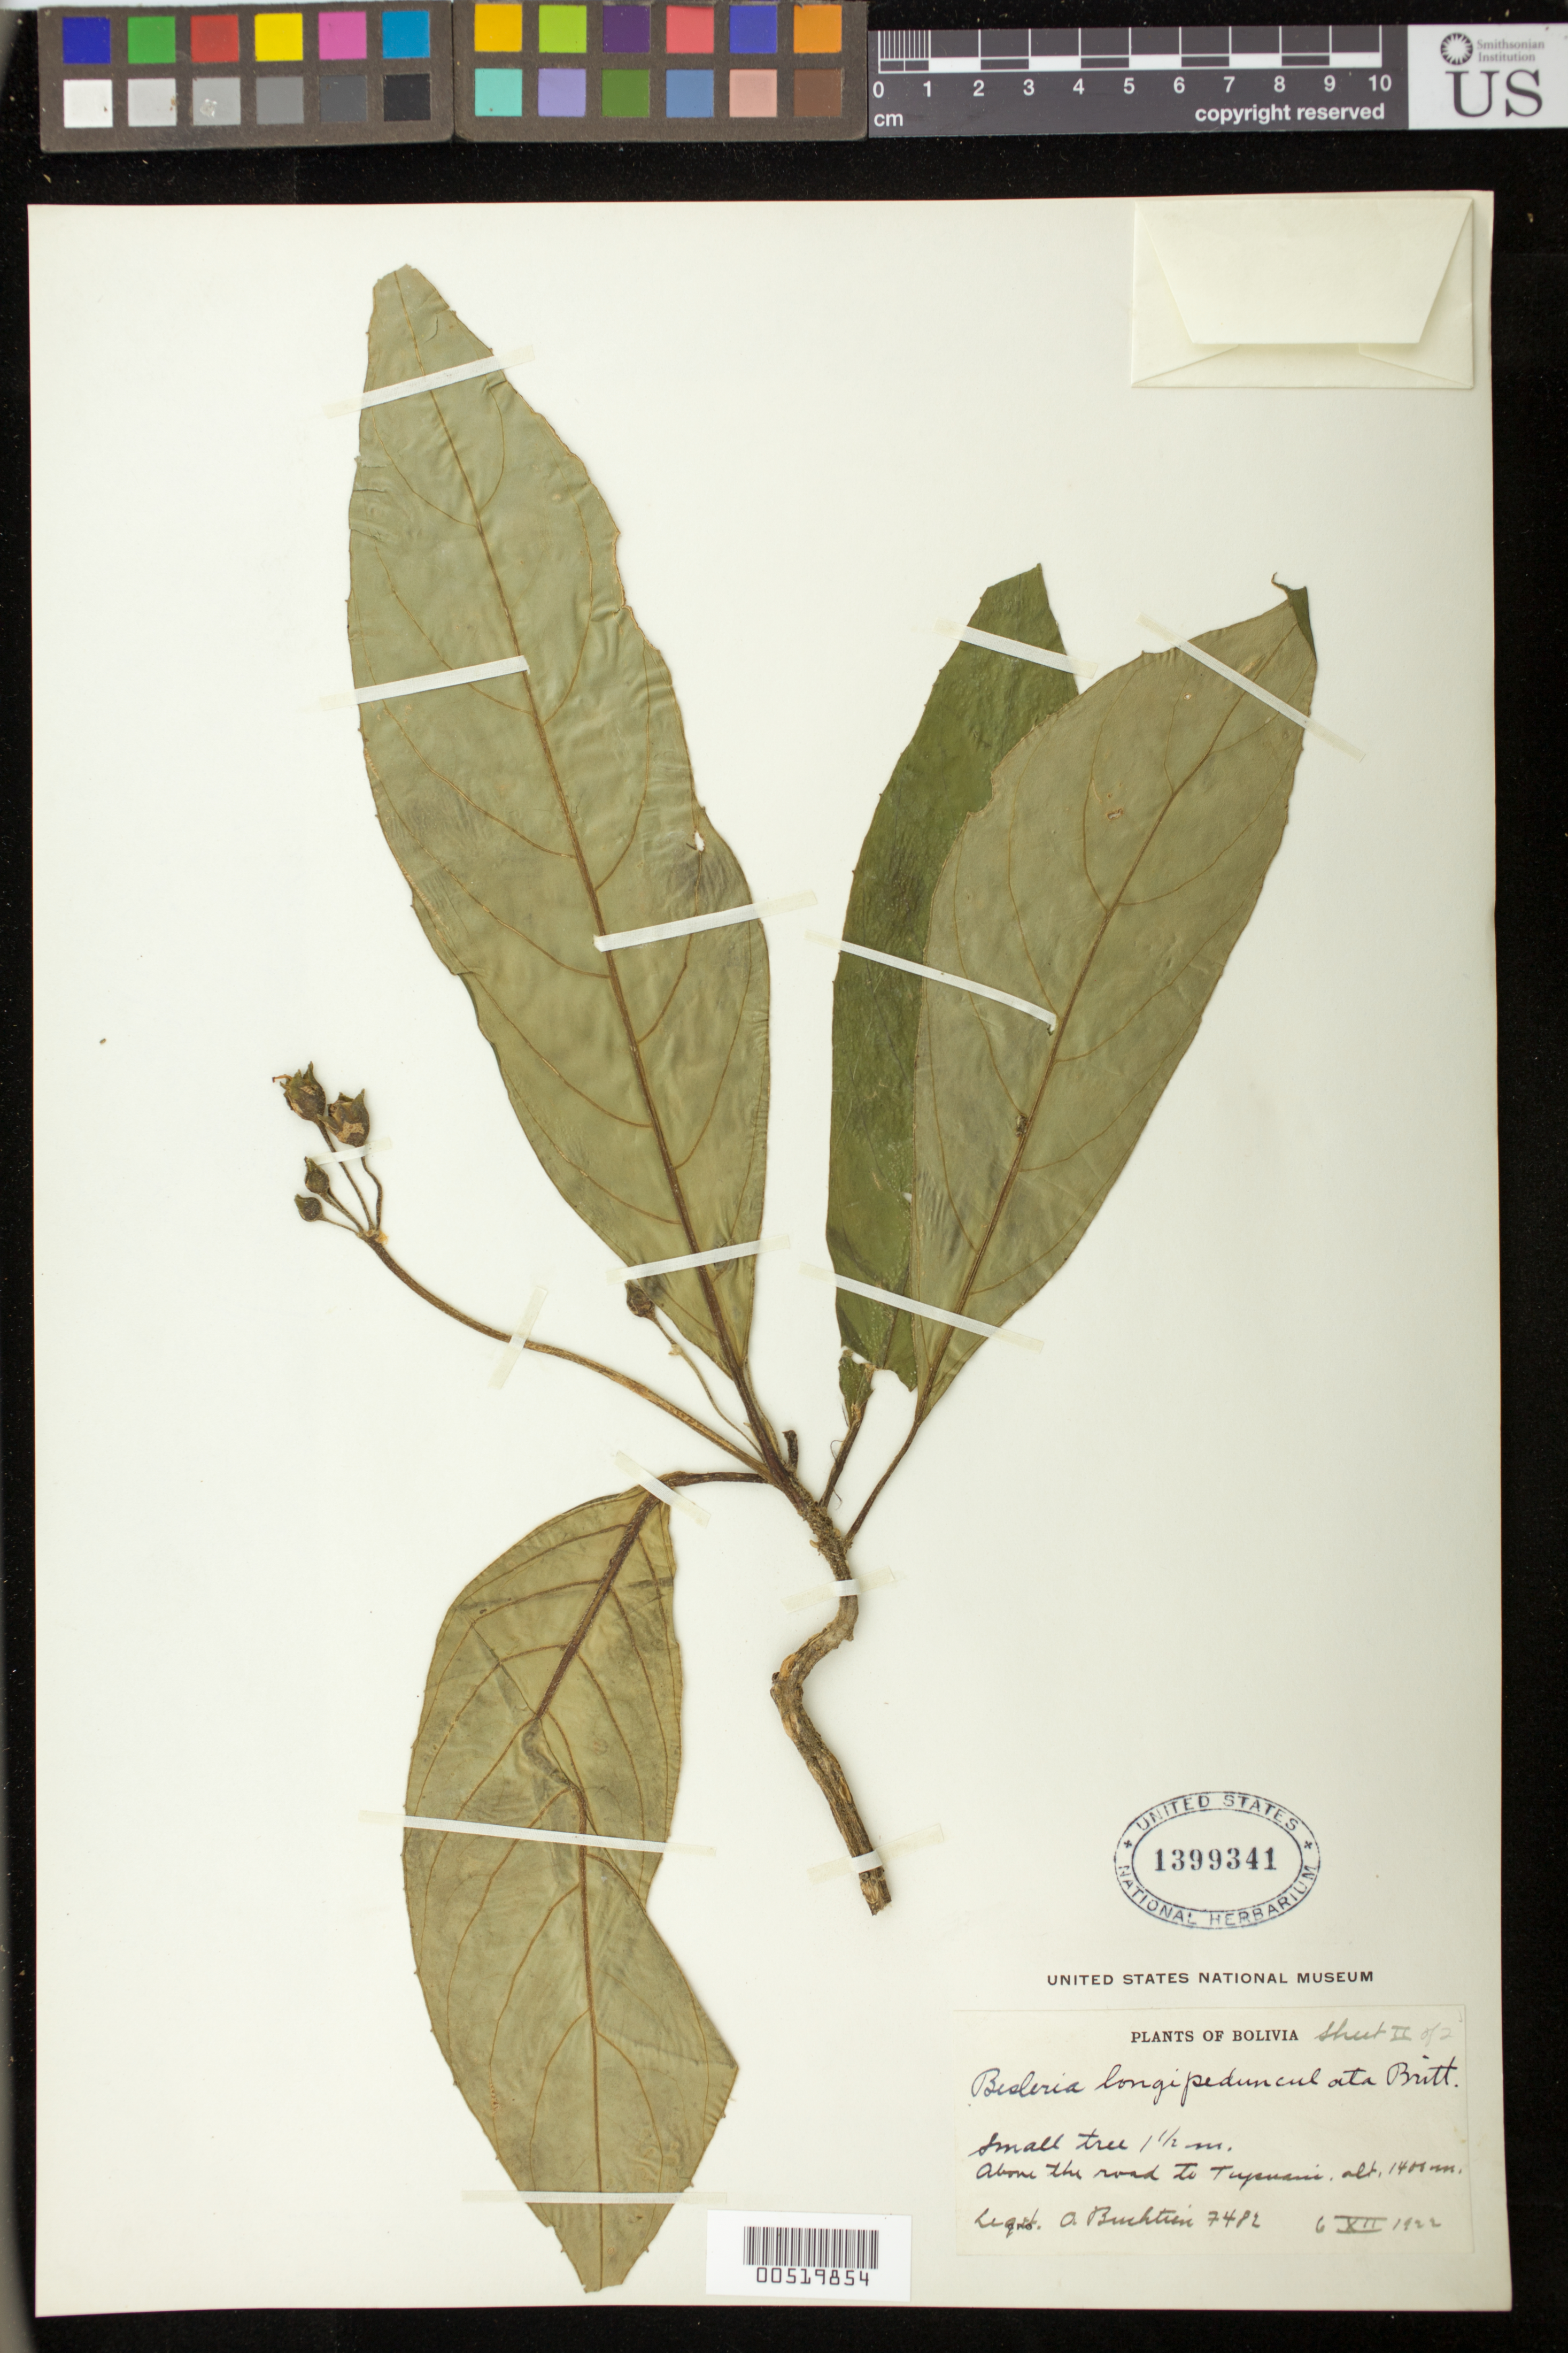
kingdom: Plantae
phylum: Tracheophyta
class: Magnoliopsida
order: Lamiales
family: Gesneriaceae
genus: Besleria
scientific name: Besleria longipedunculata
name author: Britton ex Rusby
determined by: Skog, Laurence E.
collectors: O. Buchtien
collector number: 7482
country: Bolivia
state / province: La Paz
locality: Above the road to Tipuani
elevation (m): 1400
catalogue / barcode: US 1399341